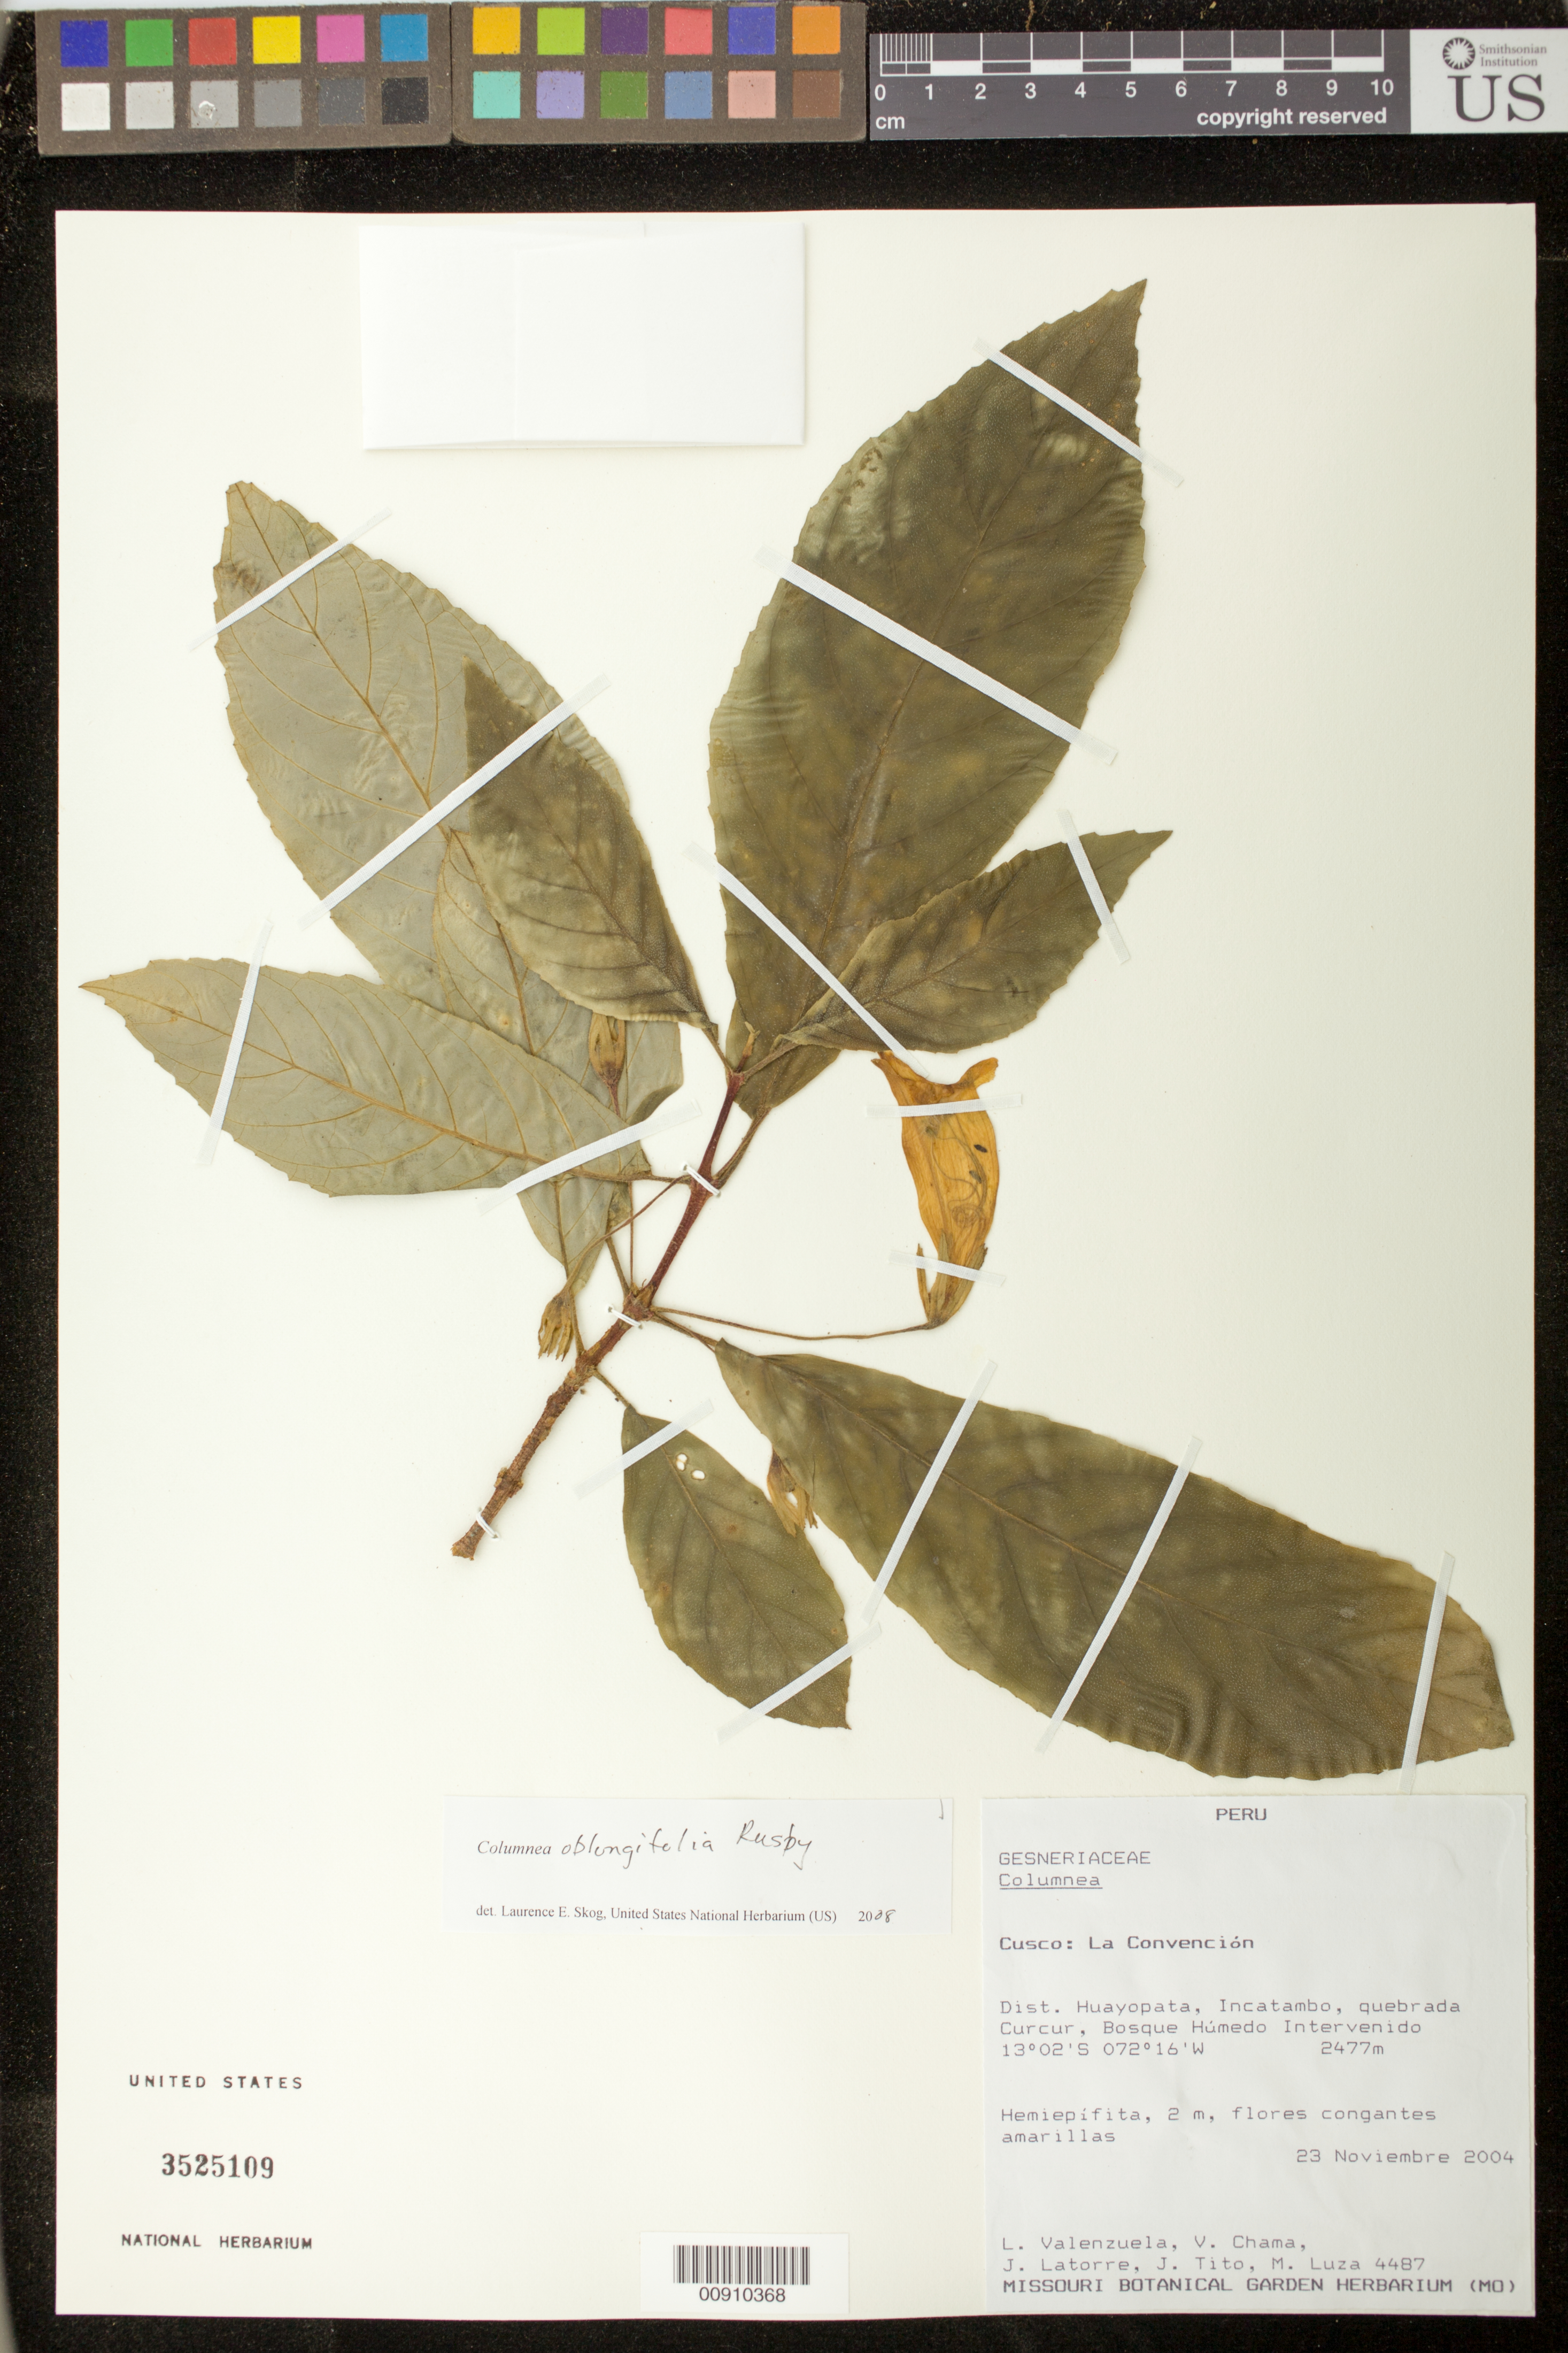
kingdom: Plantae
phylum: Tracheophyta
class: Magnoliopsida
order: Lamiales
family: Gesneriaceae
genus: Columnea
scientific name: Columnea oblongifolia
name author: Rusby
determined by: Skog, Laurence E.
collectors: L. Valenzuela & et al.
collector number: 4487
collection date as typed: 23 Nov 2004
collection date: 2004-11-23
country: Peru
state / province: Cusco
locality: Cusco: La Convención. Dist. Huayopata, Incatambo, quebrada Curcur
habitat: Bosque montano intervenido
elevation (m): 2477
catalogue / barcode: US 3525109